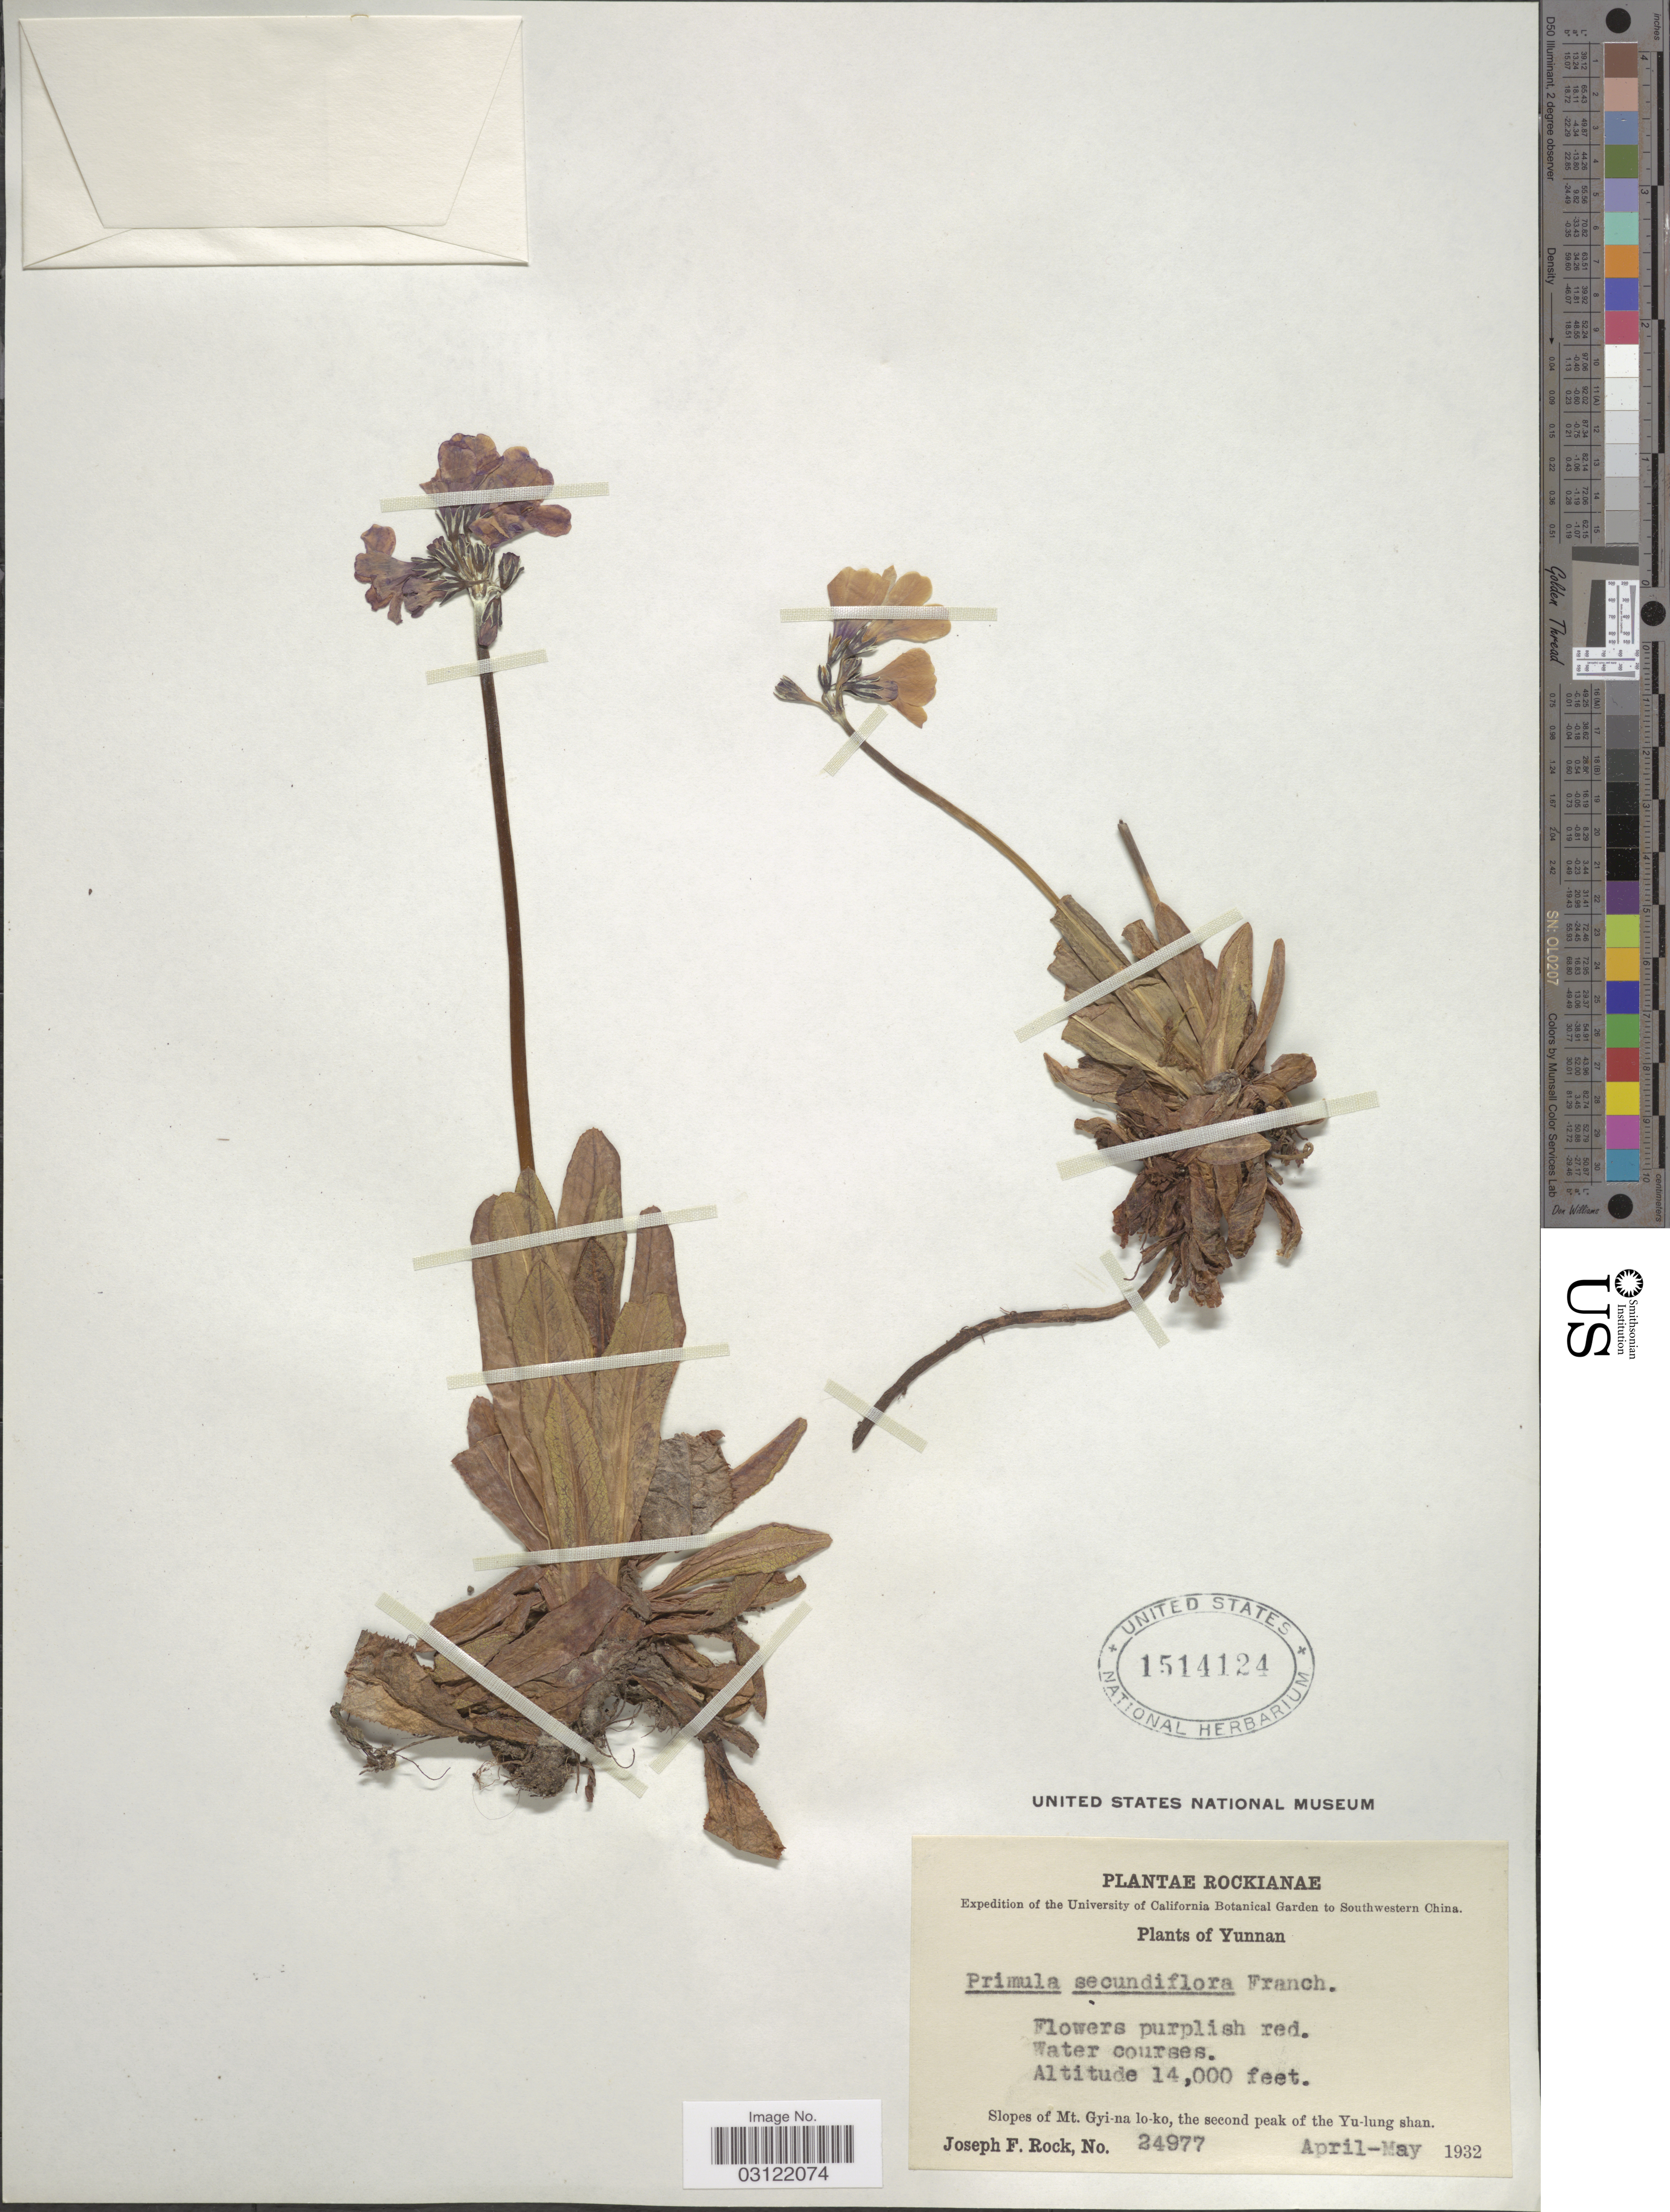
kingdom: Plantae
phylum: Tracheophyta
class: Magnoliopsida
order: Ericales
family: Primulaceae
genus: Primula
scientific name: Primula secundiflora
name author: Franch.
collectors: J. F. Rock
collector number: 24977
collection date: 1932-04/1932-05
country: China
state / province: Yunnan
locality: Slopes of Mt. Gyi-na lo-ko, the second peak of the Yu-lung shan.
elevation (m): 4267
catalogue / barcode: US 1514124